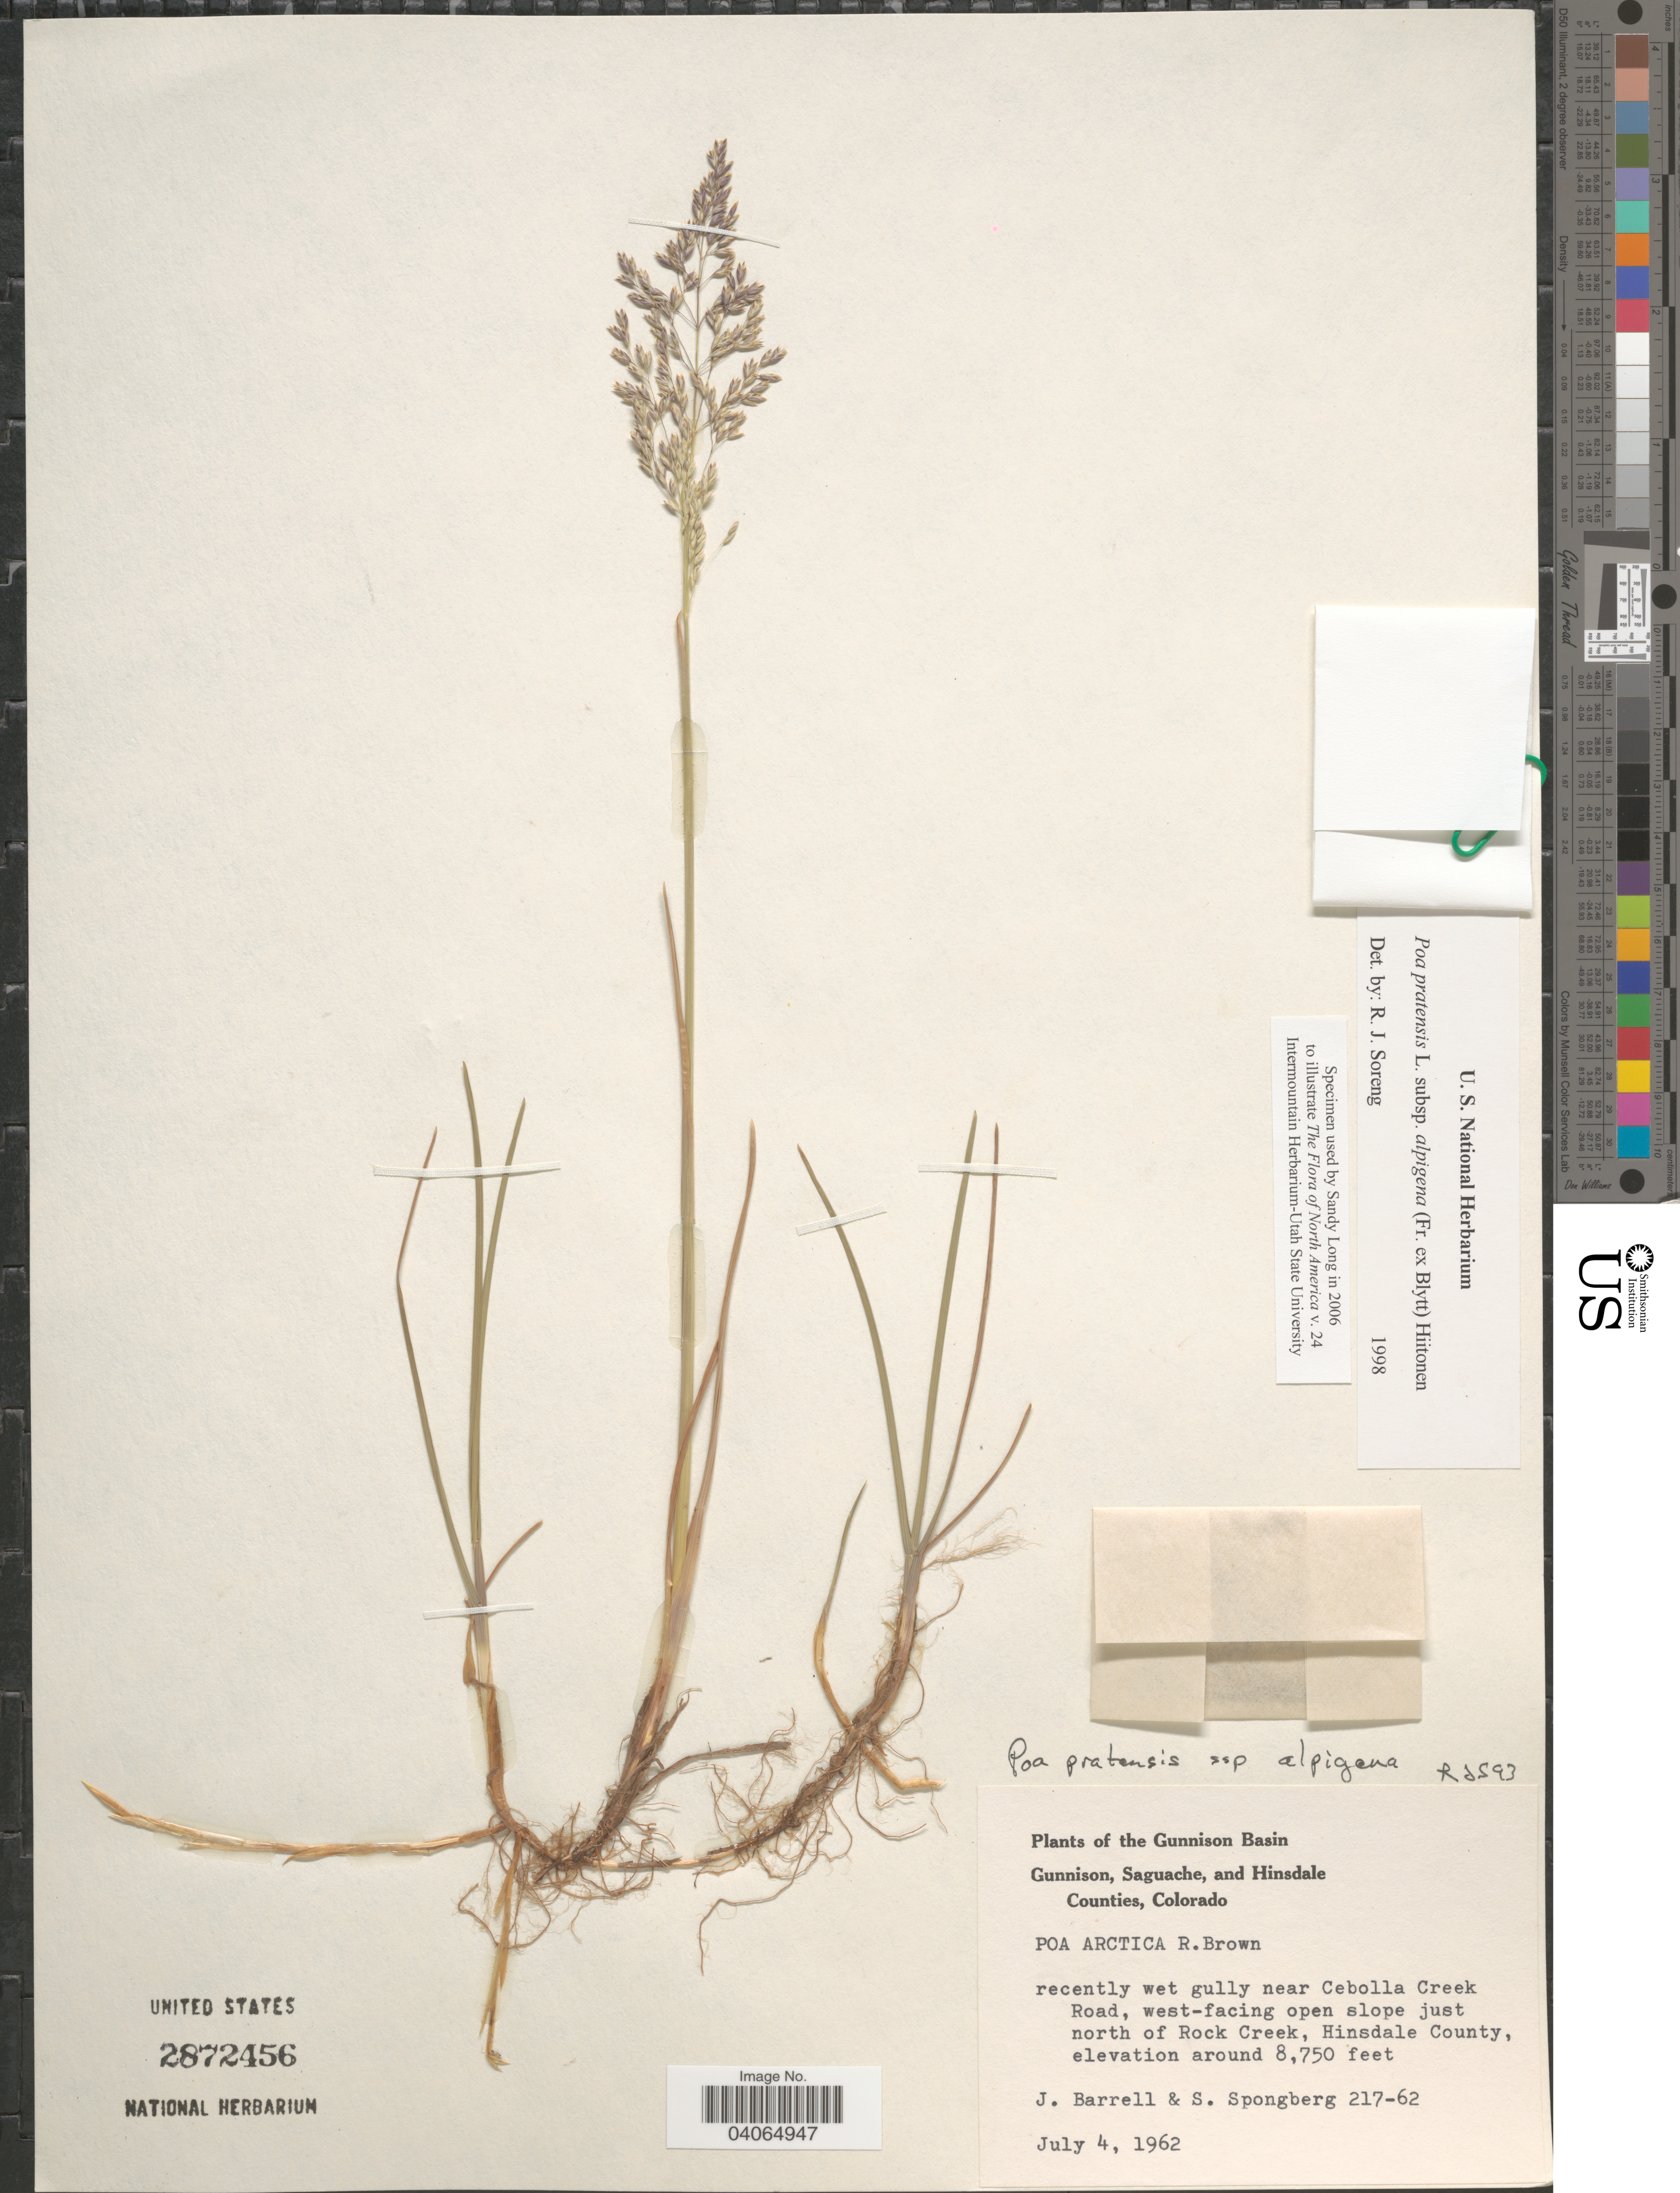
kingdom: Plantae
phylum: Tracheophyta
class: Liliopsida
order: Poales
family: Poaceae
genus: Poa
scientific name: Poa pratensis subsp. alpigena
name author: (Lindm.) Hiitonen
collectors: J. Barrell & S. A.Spongberg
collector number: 217-62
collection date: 1962-07-04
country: United States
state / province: Colorado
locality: The Gunnison Basin. Near Cebolla Creek Road, west-facing open slope just north of Rock Creek, Hinsdale County.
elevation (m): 2667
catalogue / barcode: US 2872456